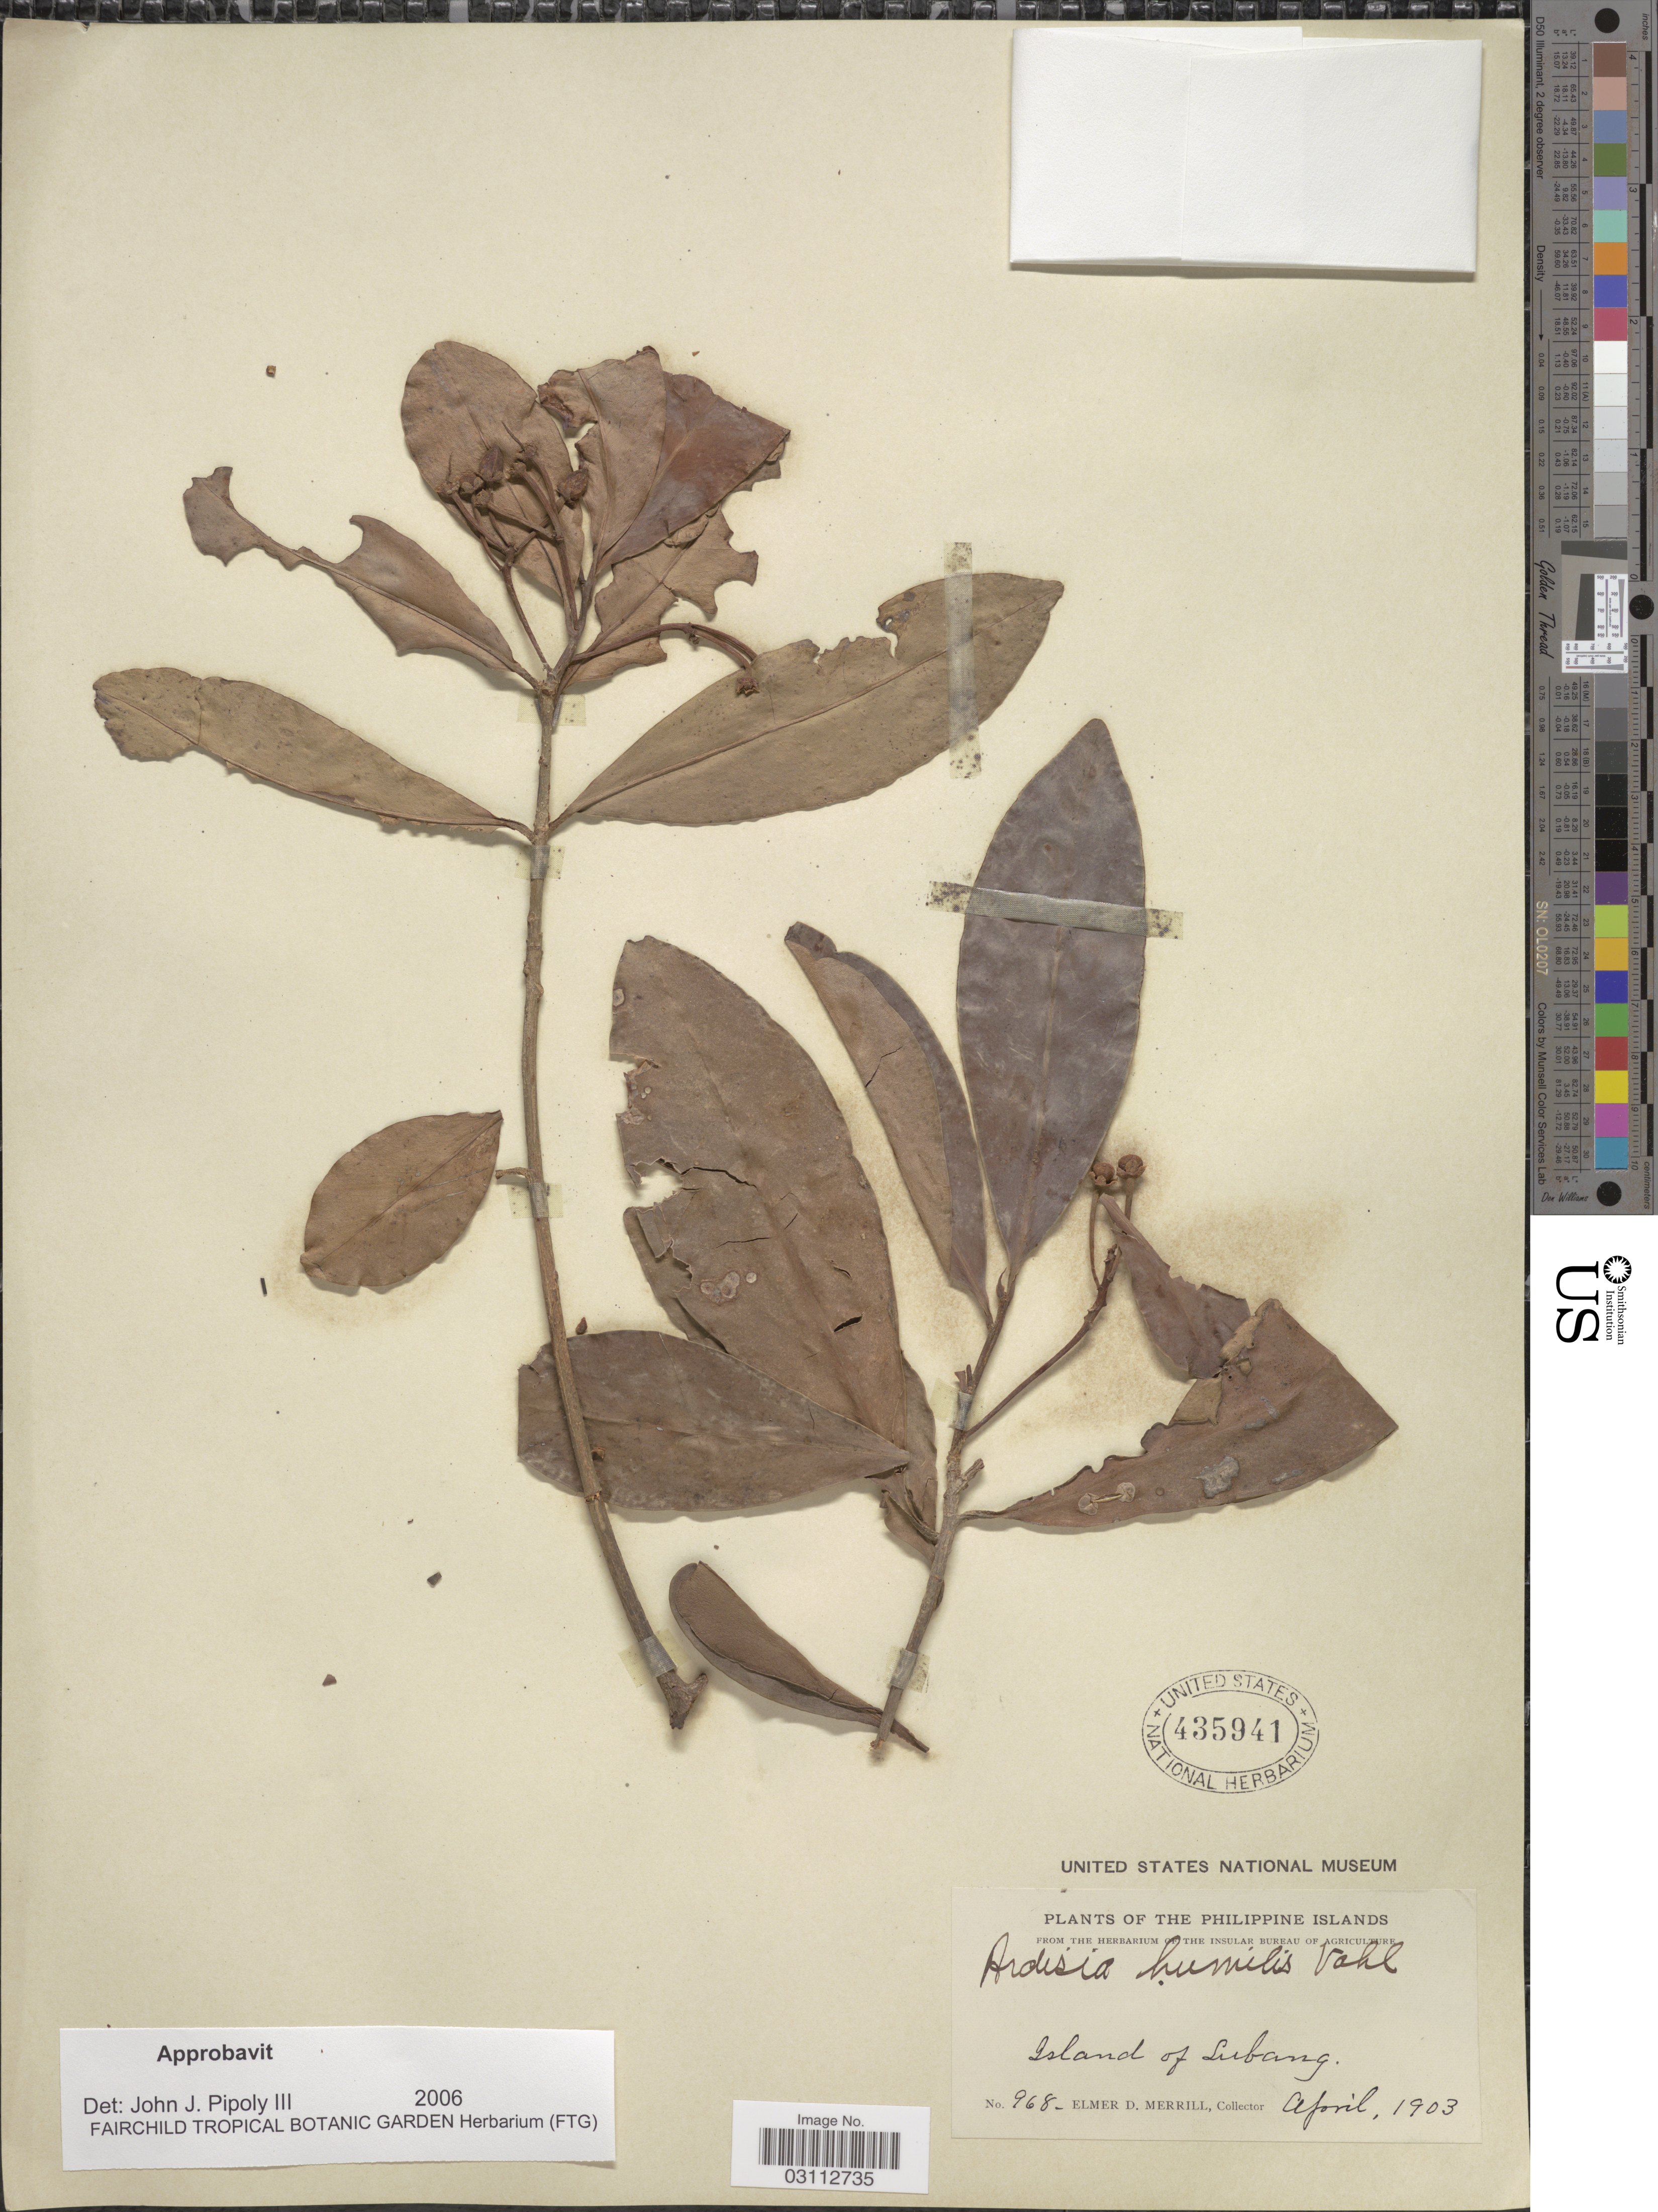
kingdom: Plantae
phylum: Tracheophyta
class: Magnoliopsida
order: Ericales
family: Primulaceae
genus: Ardisia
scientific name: Ardisia humilis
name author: Vahl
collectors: E. D. Merrill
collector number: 968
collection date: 1903-04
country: Philippines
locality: The Philippine Islands, Island of Subang.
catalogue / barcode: US 435941